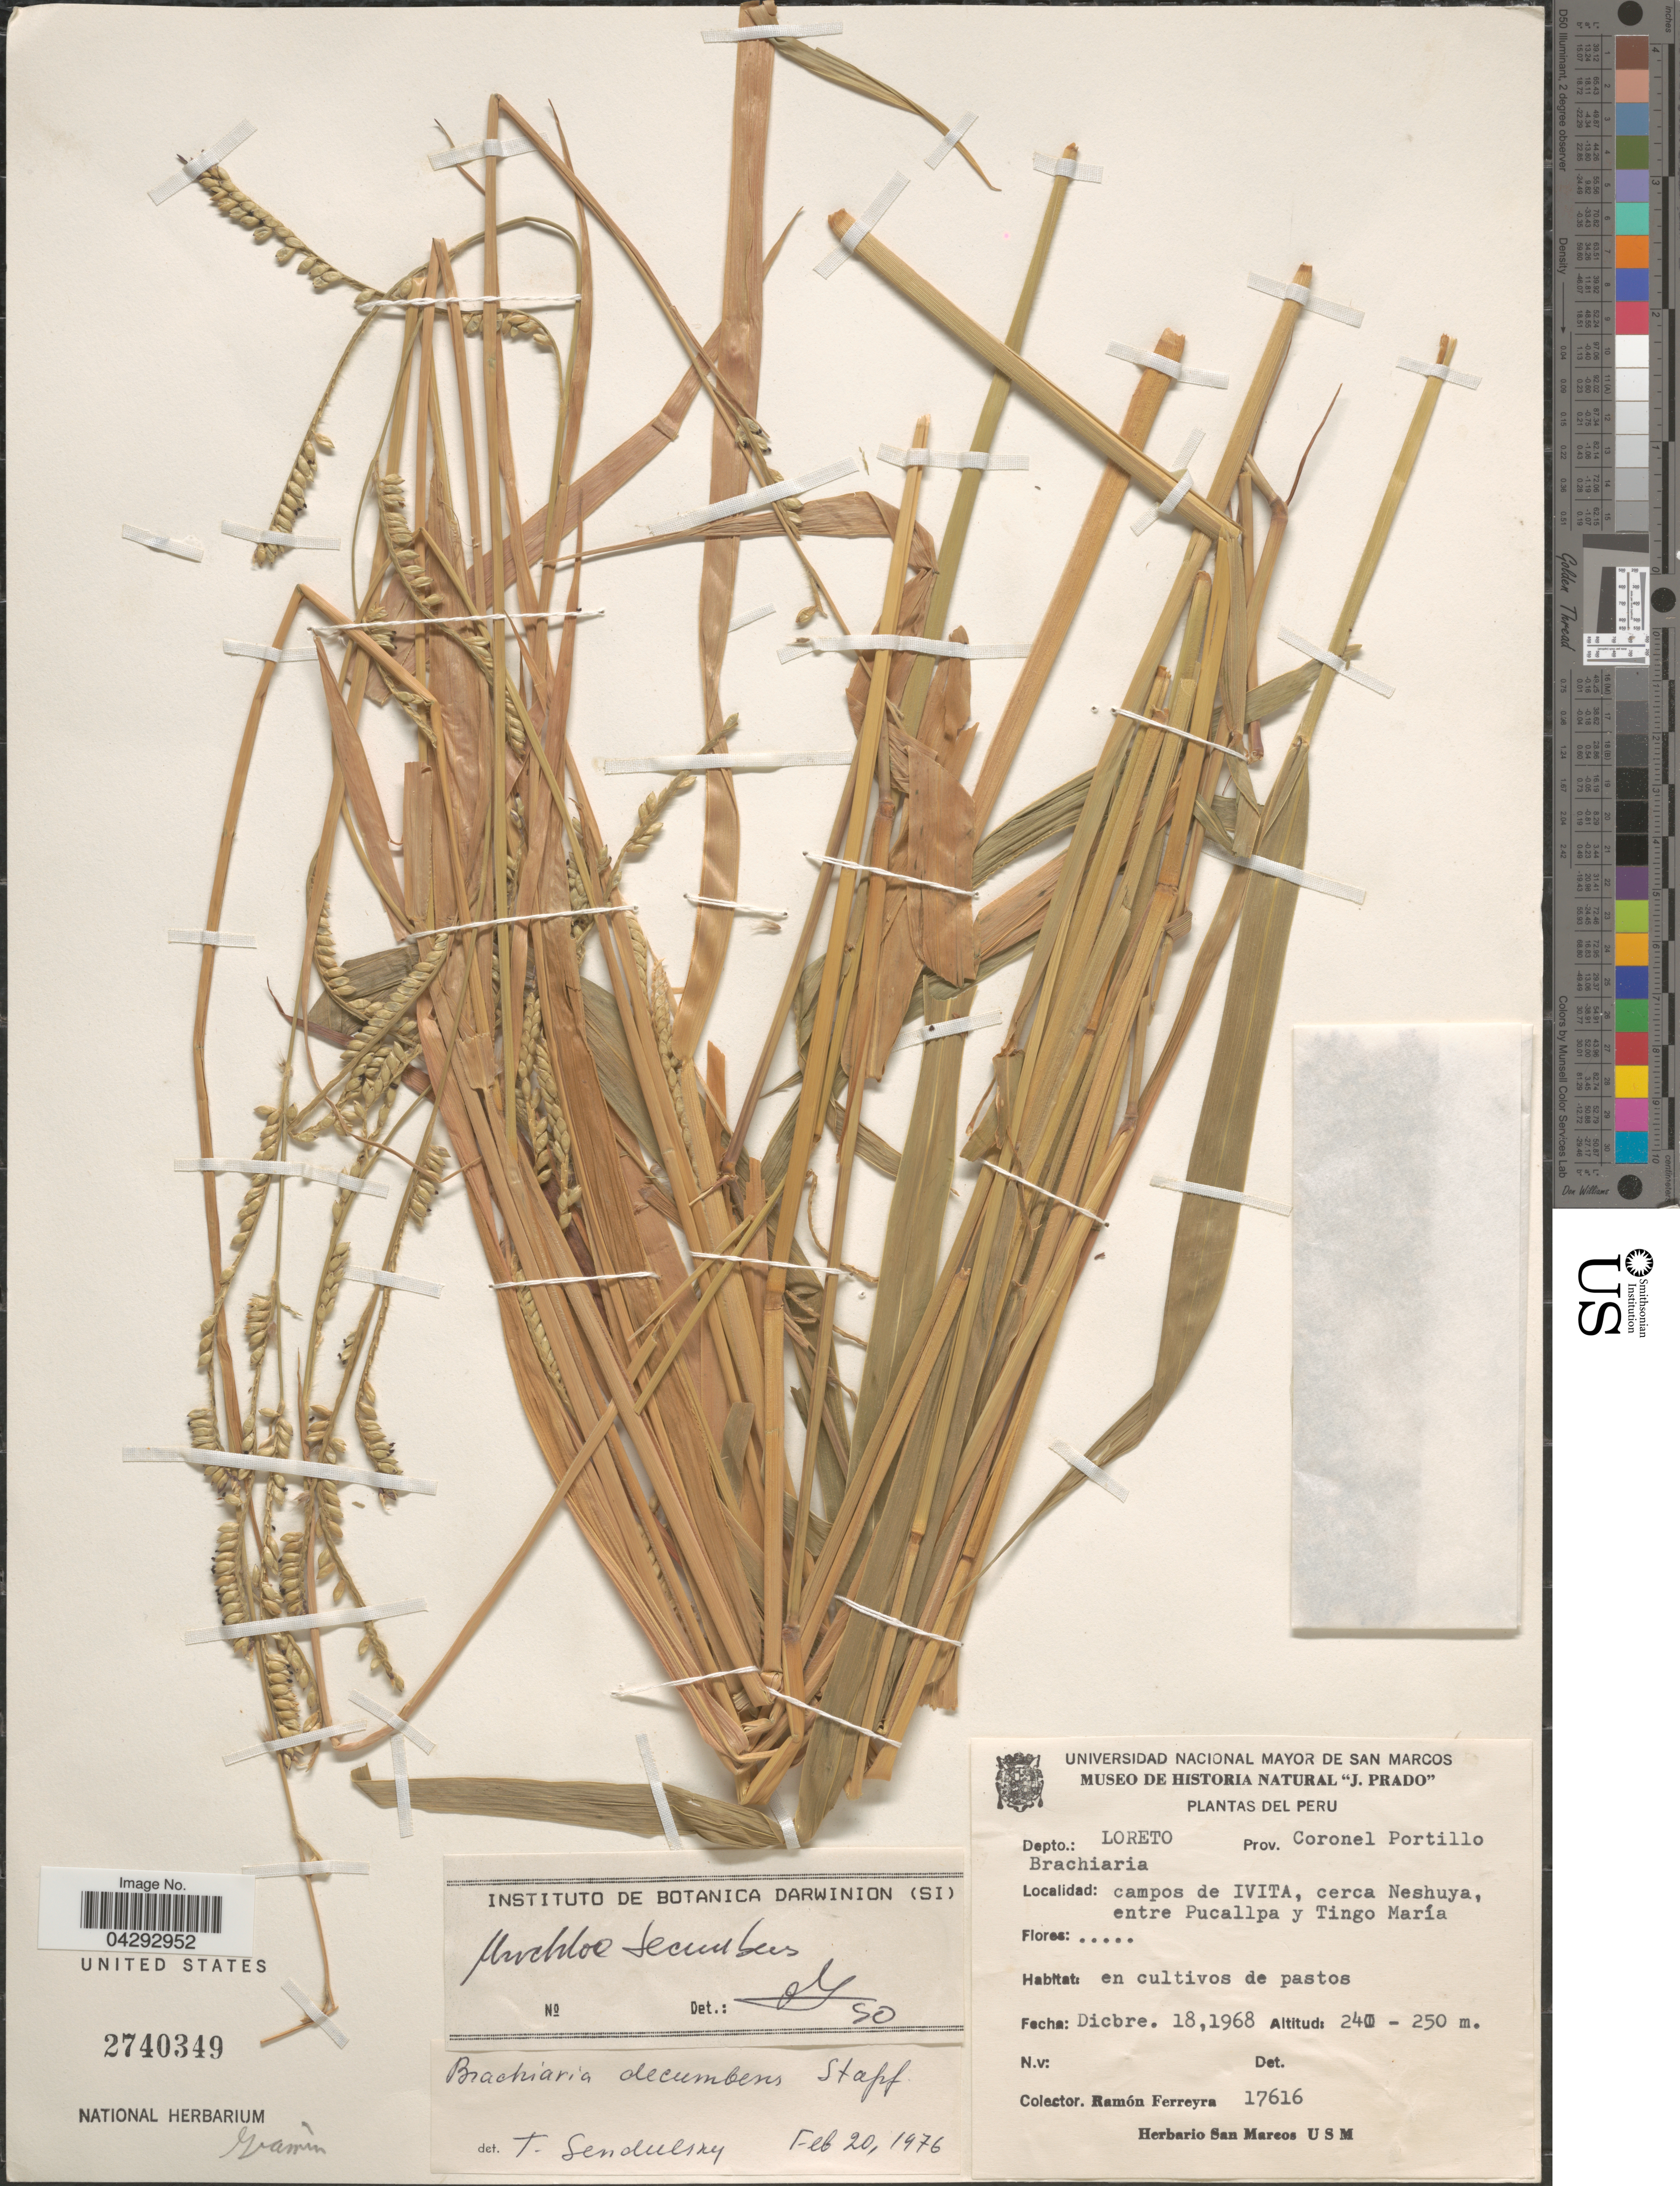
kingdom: Plantae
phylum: Tracheophyta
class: Liliopsida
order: Poales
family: Poaceae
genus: Urochloa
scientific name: Urochloa decumbens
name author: (Stapf) R.D. Webster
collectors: R. A. Ferreyra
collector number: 17616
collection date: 1968-12-18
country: Peru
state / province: Loreto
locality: Depto.: Loreto. Prov. Coronel Portillo. Campos de IVITA, cerca Neshuya, entre Pucallpa y Tingo María.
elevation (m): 240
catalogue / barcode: US 2740349